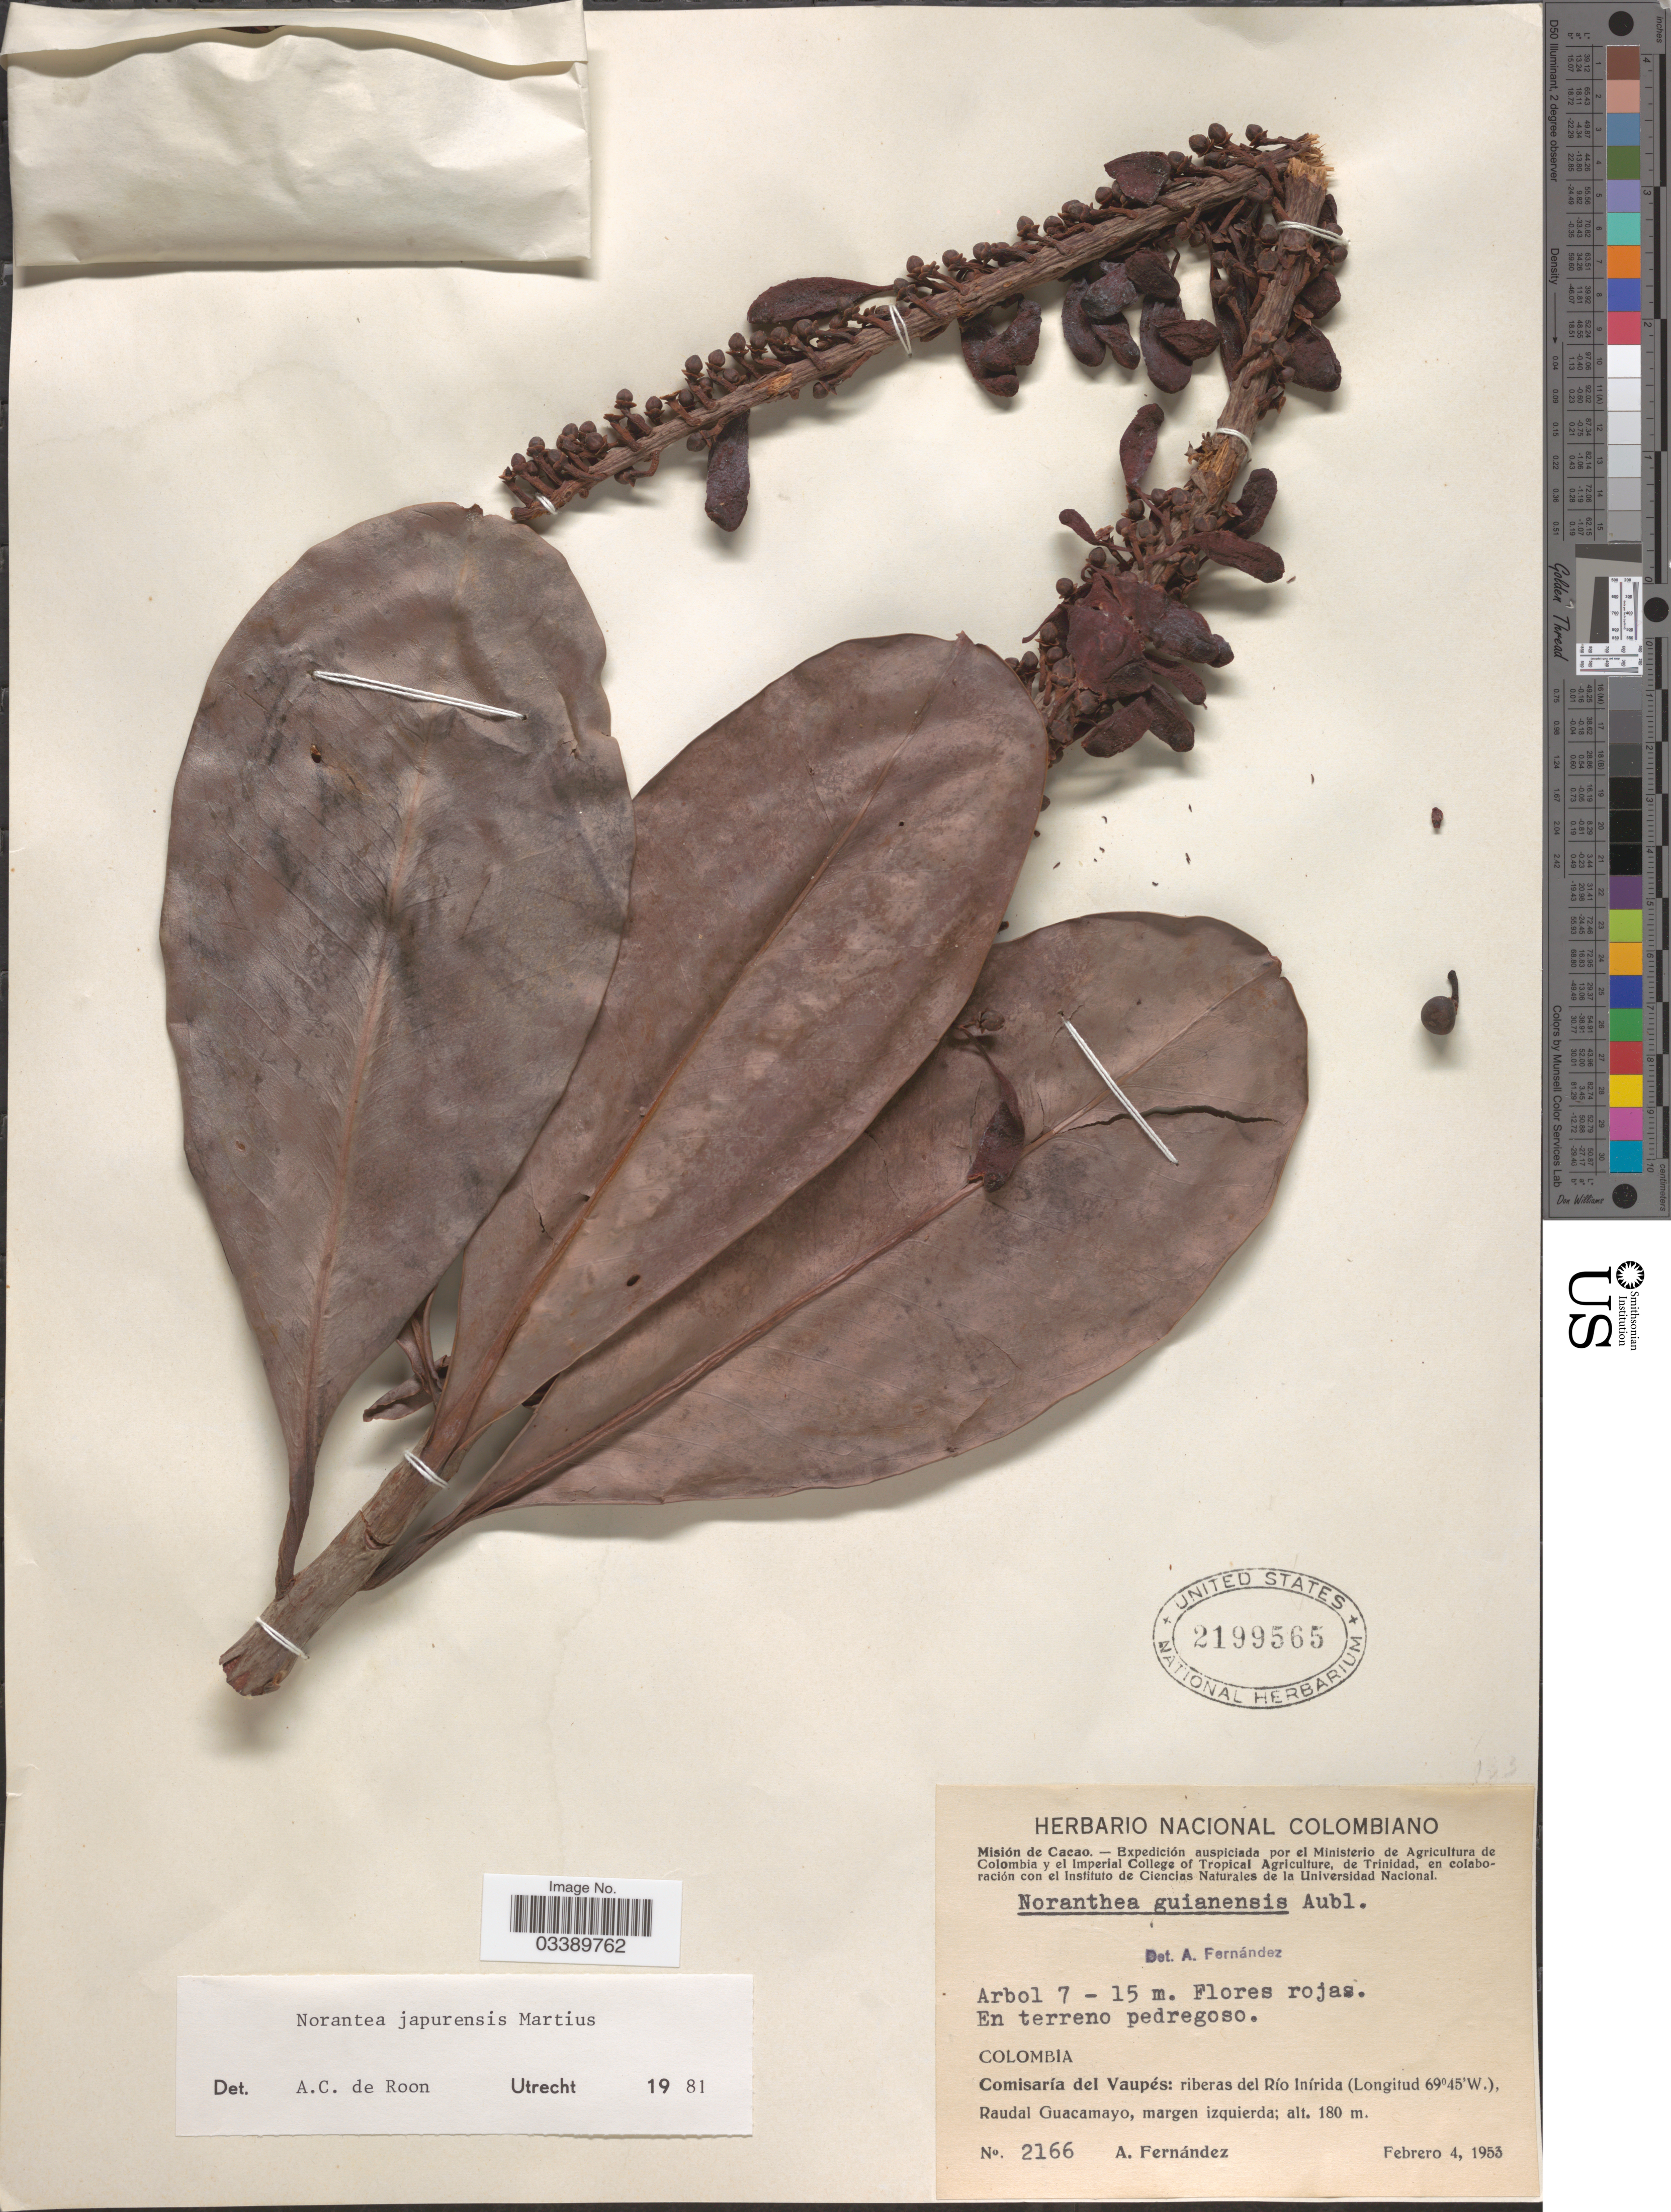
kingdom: Plantae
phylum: Tracheophyta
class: Magnoliopsida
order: Ericales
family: Marcgraviaceae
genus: Norantea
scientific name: Norantea guianensis subsp. japurensis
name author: (Mart.) Bedell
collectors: A. Fernández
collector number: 2166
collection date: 1953-02-04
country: Colombia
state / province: Vaupés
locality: Comisaría del Vaupés: riberas del Río Inírida. Raudal Guacamayo, margen izquierda.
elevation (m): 180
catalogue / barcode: US 2199565